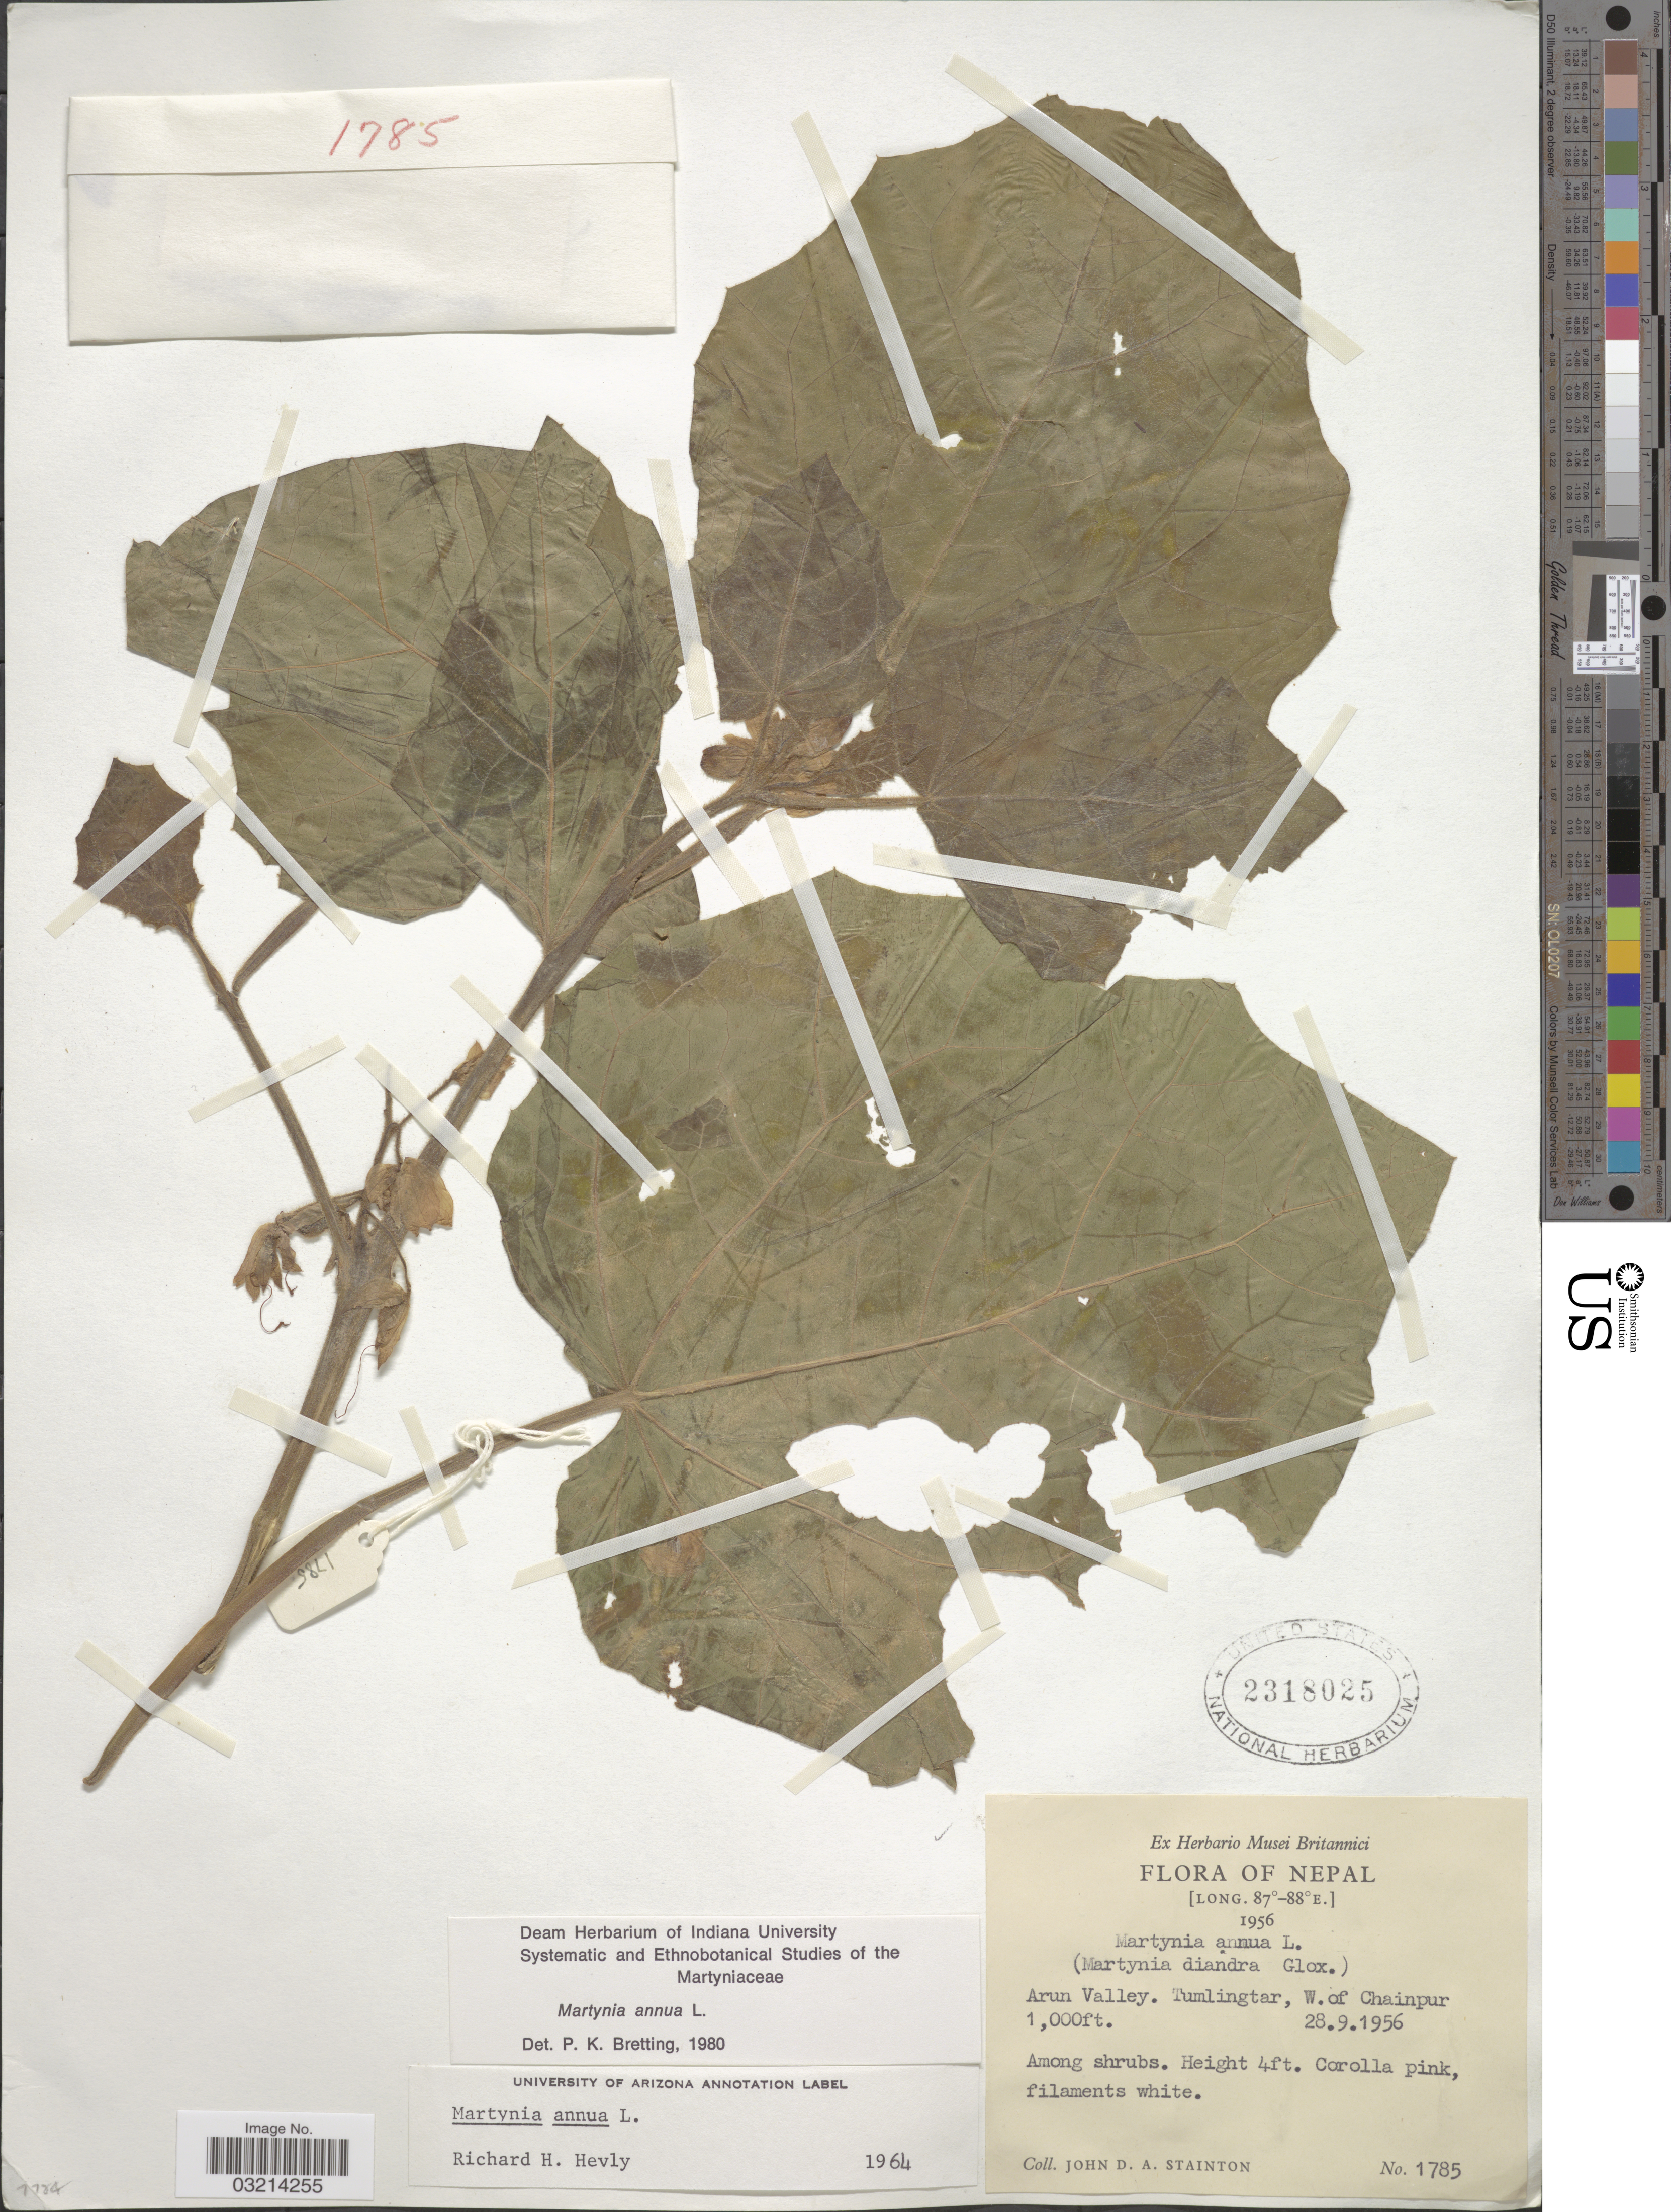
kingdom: Plantae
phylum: Tracheophyta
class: Magnoliopsida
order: Lamiales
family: Martyniaceae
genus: Martynia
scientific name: Martynia annua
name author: L.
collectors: J. Stainton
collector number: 1785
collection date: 1956-09-28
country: Nepal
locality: Arun Valley. Tumlingtar, W. of Chainpur.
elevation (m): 305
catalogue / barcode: US 2318025